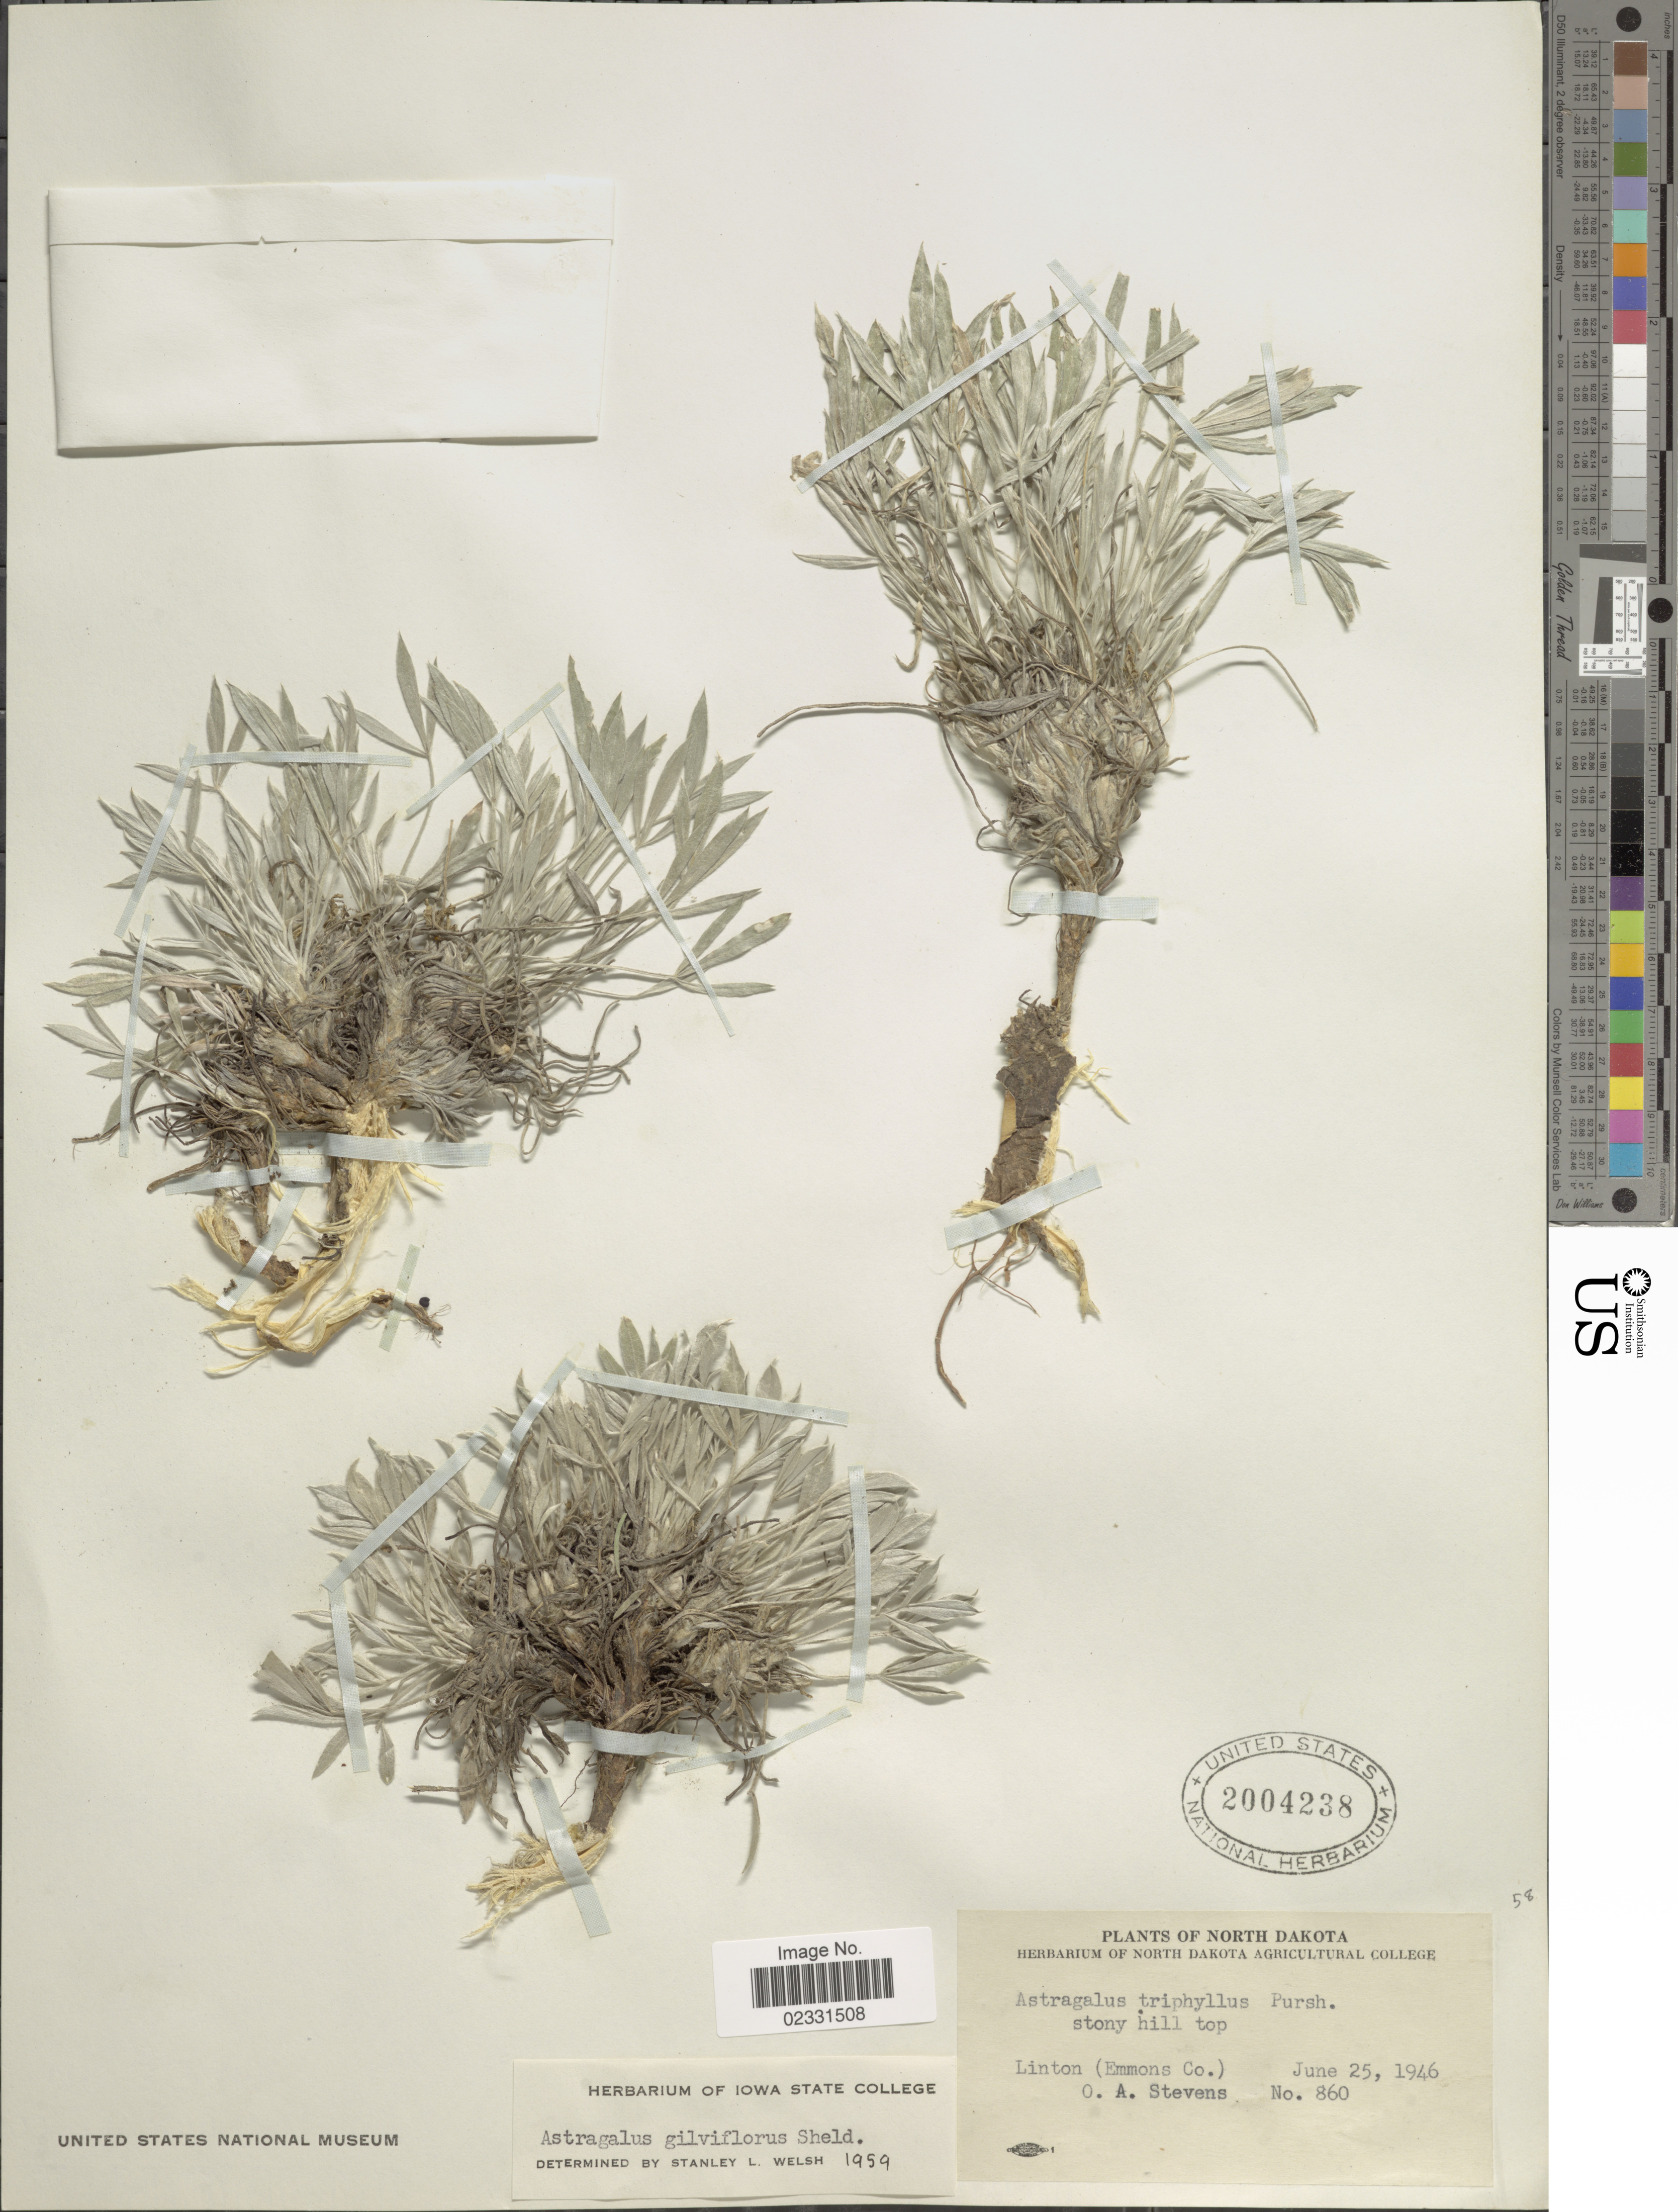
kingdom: Plantae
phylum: Tracheophyta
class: Magnoliopsida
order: Fabales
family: Fabaceae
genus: Astragalus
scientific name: Astragalus gilviflorus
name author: E. Sheld.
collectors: O. A. Stevens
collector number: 860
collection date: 1946-06-25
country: United States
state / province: North Dakota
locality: Linton (Emmons Co)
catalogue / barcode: US 2004238